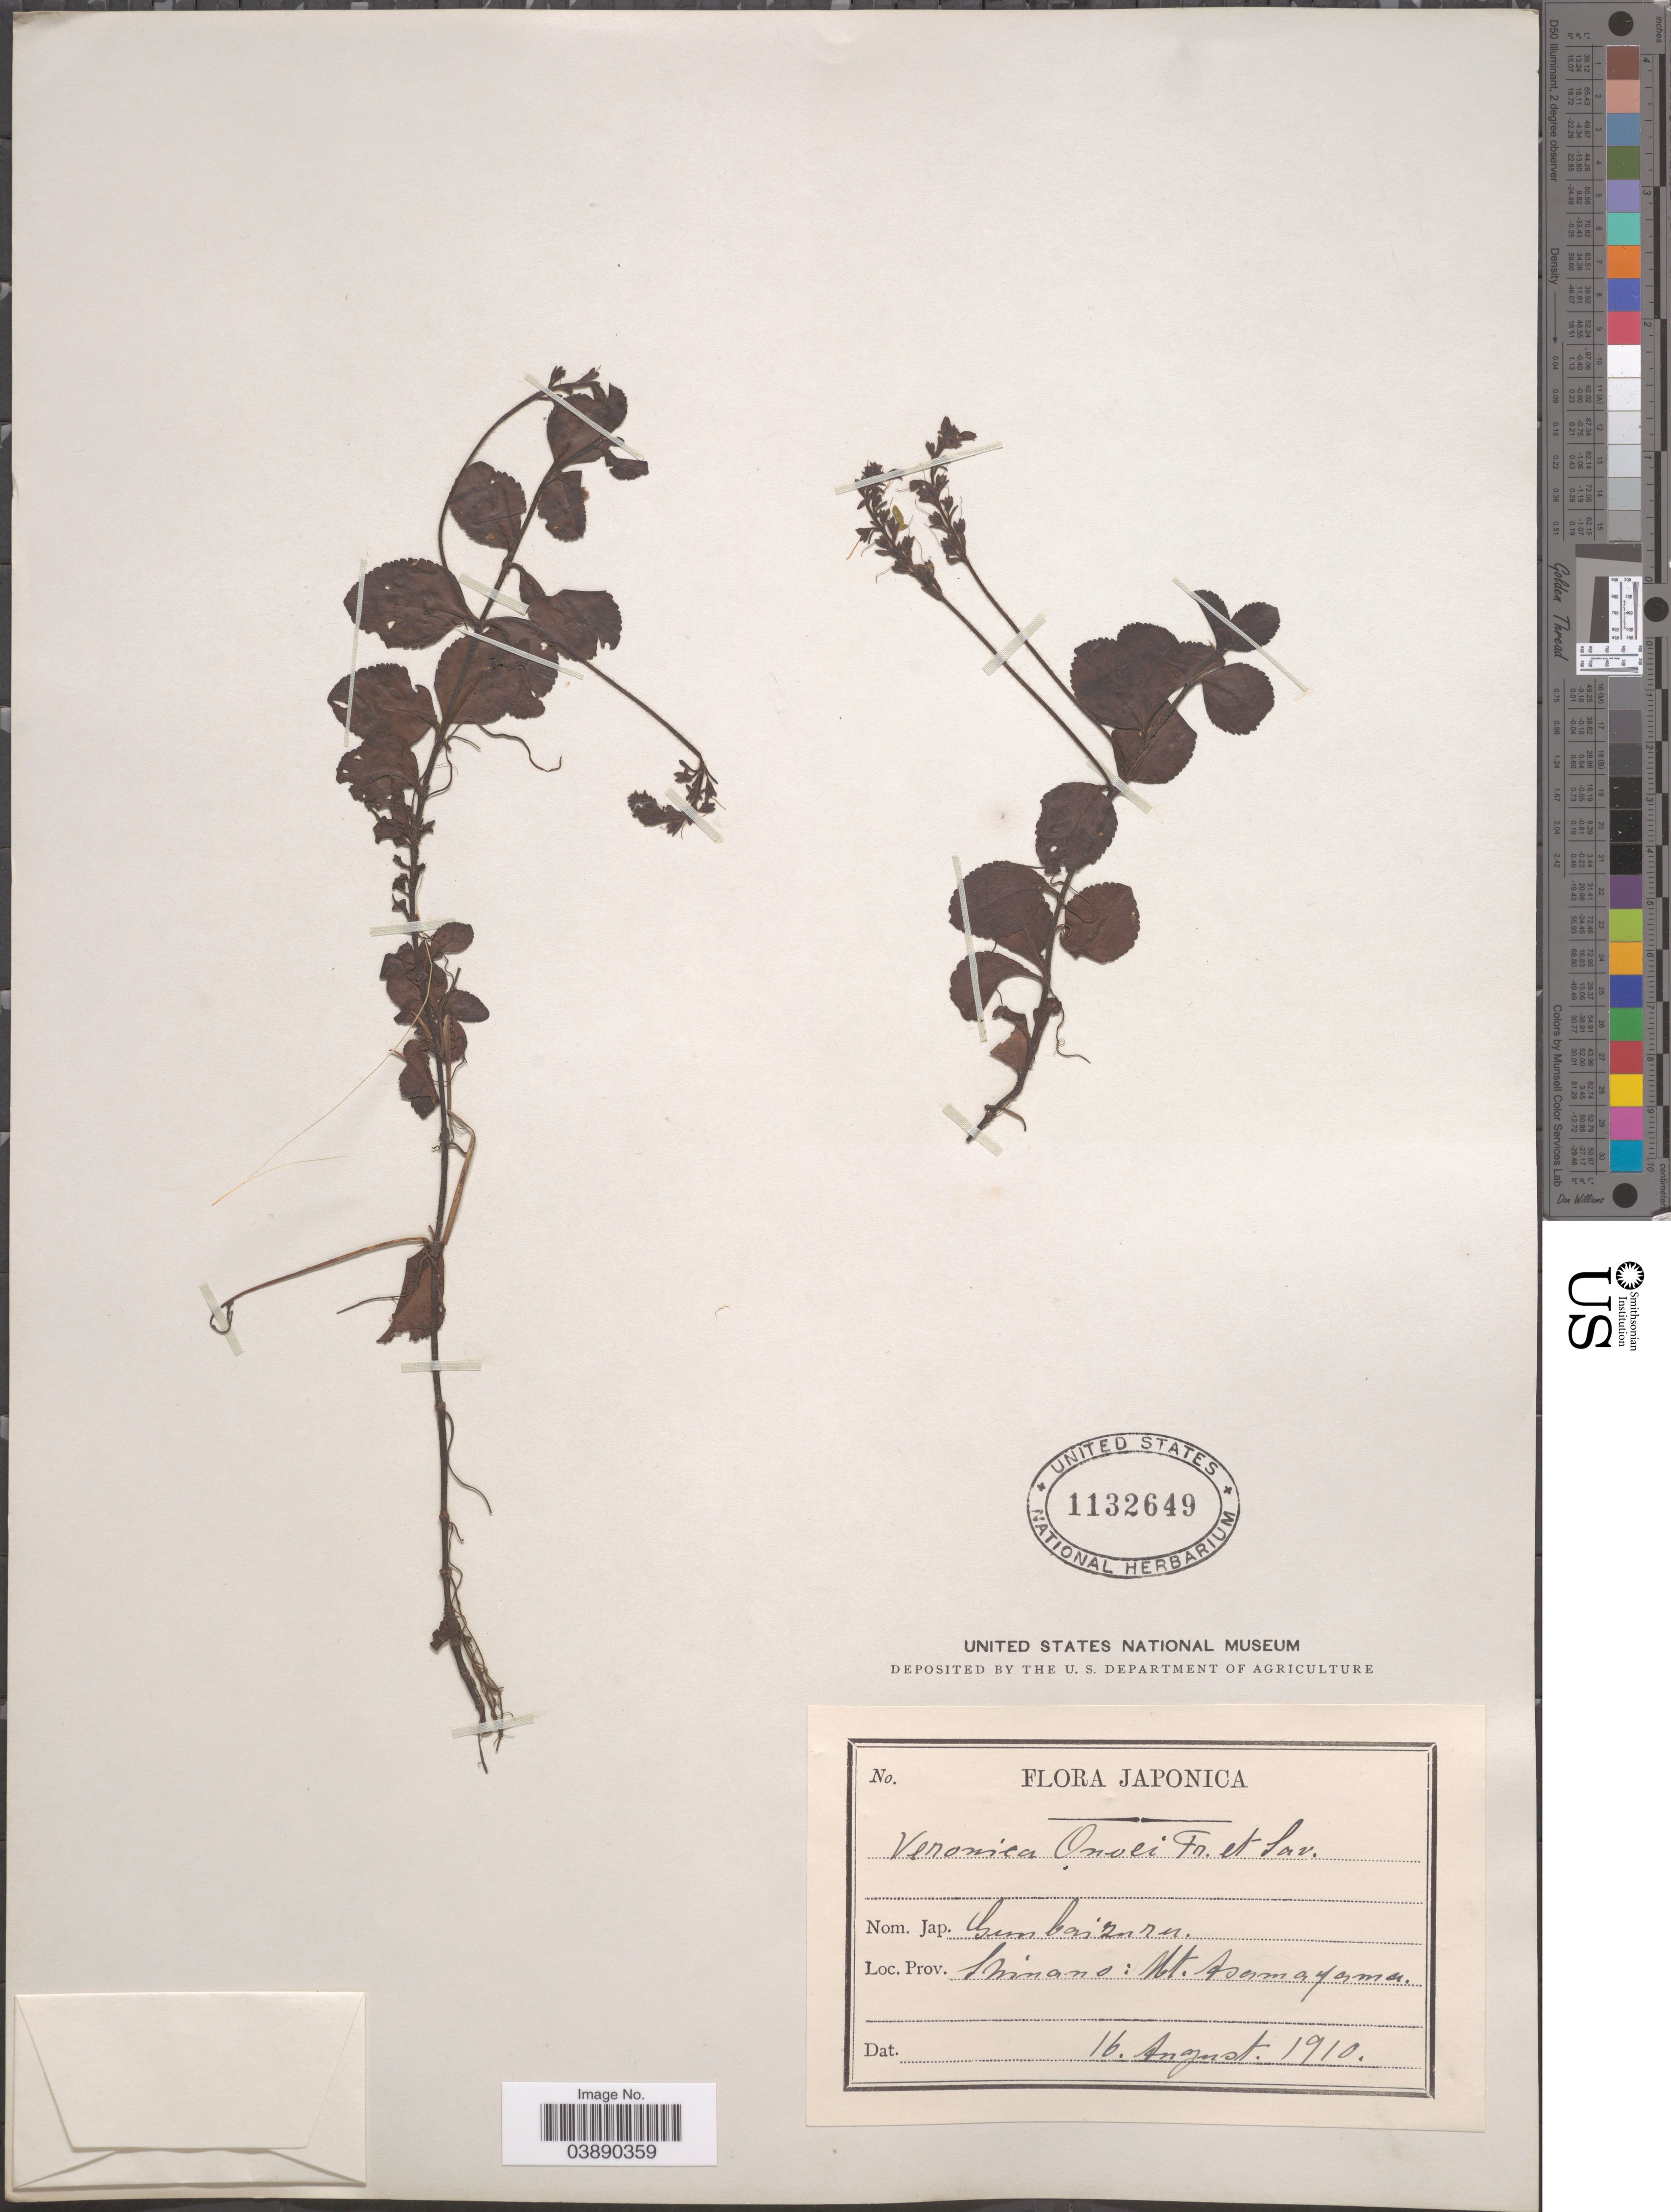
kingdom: Plantae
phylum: Tracheophyta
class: Magnoliopsida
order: Lamiales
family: Plantaginaceae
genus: Veronica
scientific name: Veronica onoei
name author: Franch. & Sav.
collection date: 1910-08-16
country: Japan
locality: Prov. Shinano: Mt. Asamayama.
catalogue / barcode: US 1132649